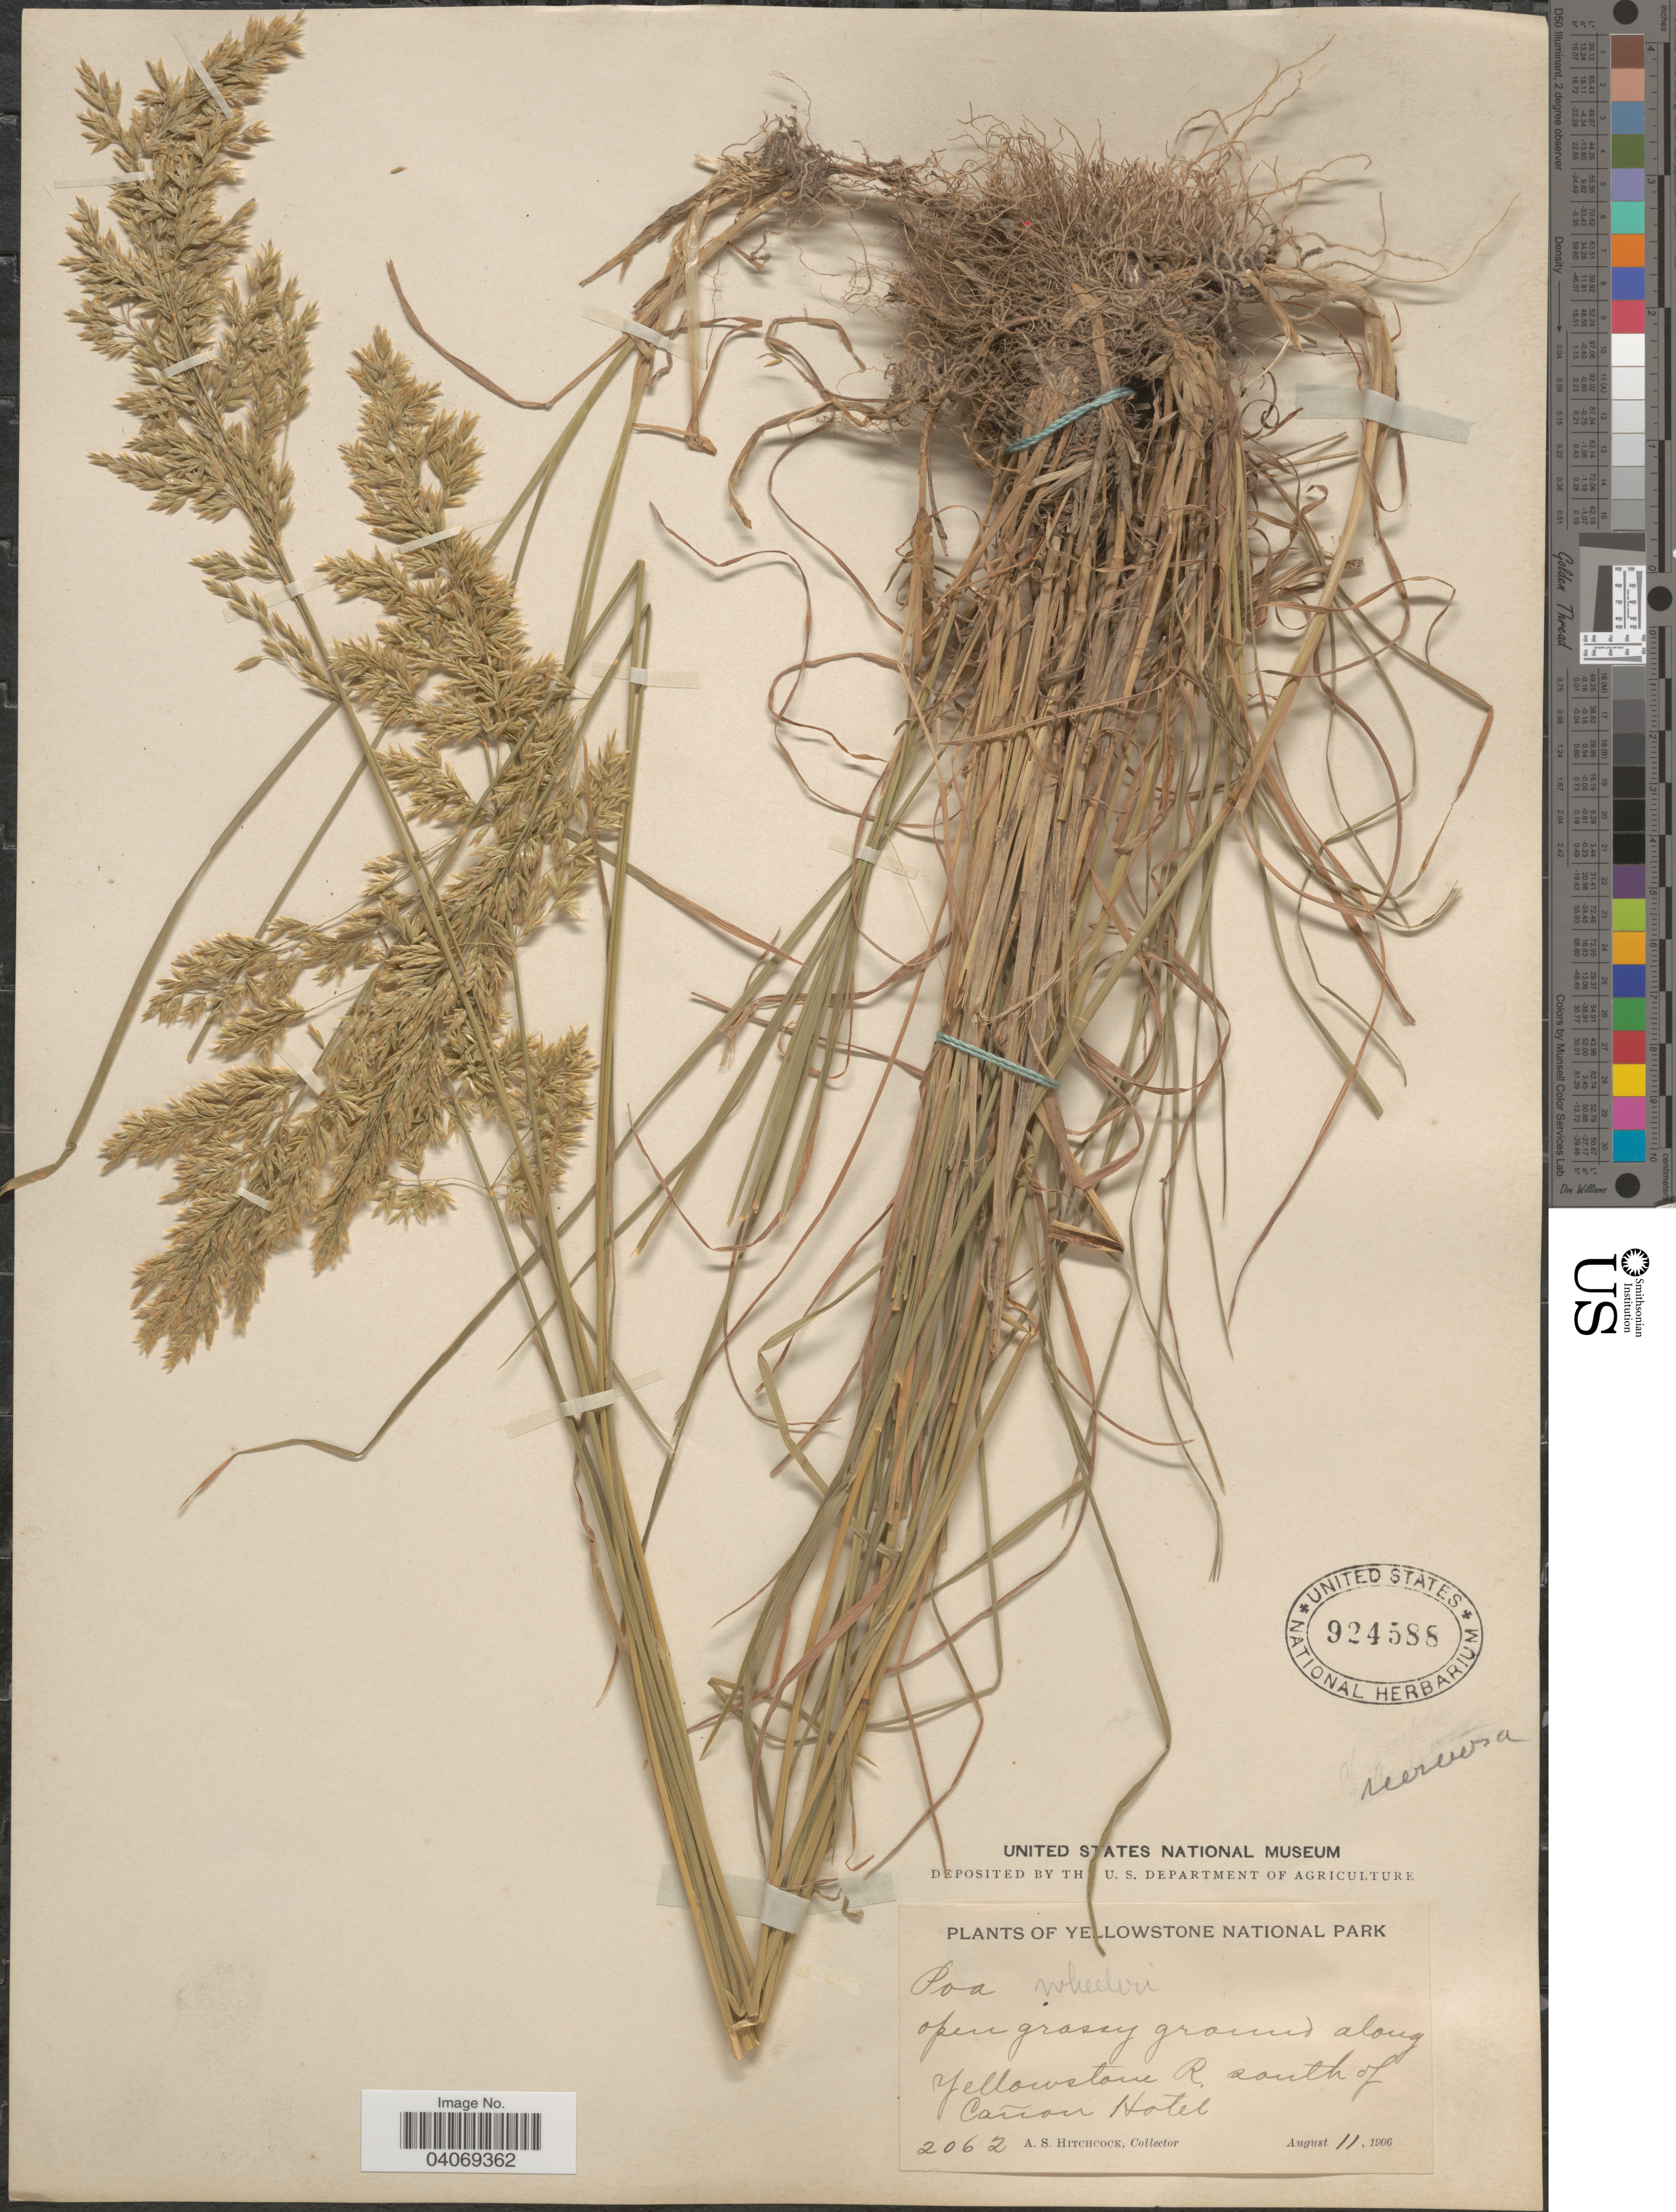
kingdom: Plantae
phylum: Tracheophyta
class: Liliopsida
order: Poales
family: Poaceae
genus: Poa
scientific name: Poa wheeleri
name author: Vasey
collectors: A. S. Hitchcock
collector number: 2062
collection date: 1906-08-11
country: United States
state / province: Wyoming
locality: Yellowstone National Park. Open grassy ground along Yellowstone R. south of Cañon Hotel.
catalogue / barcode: US 924588